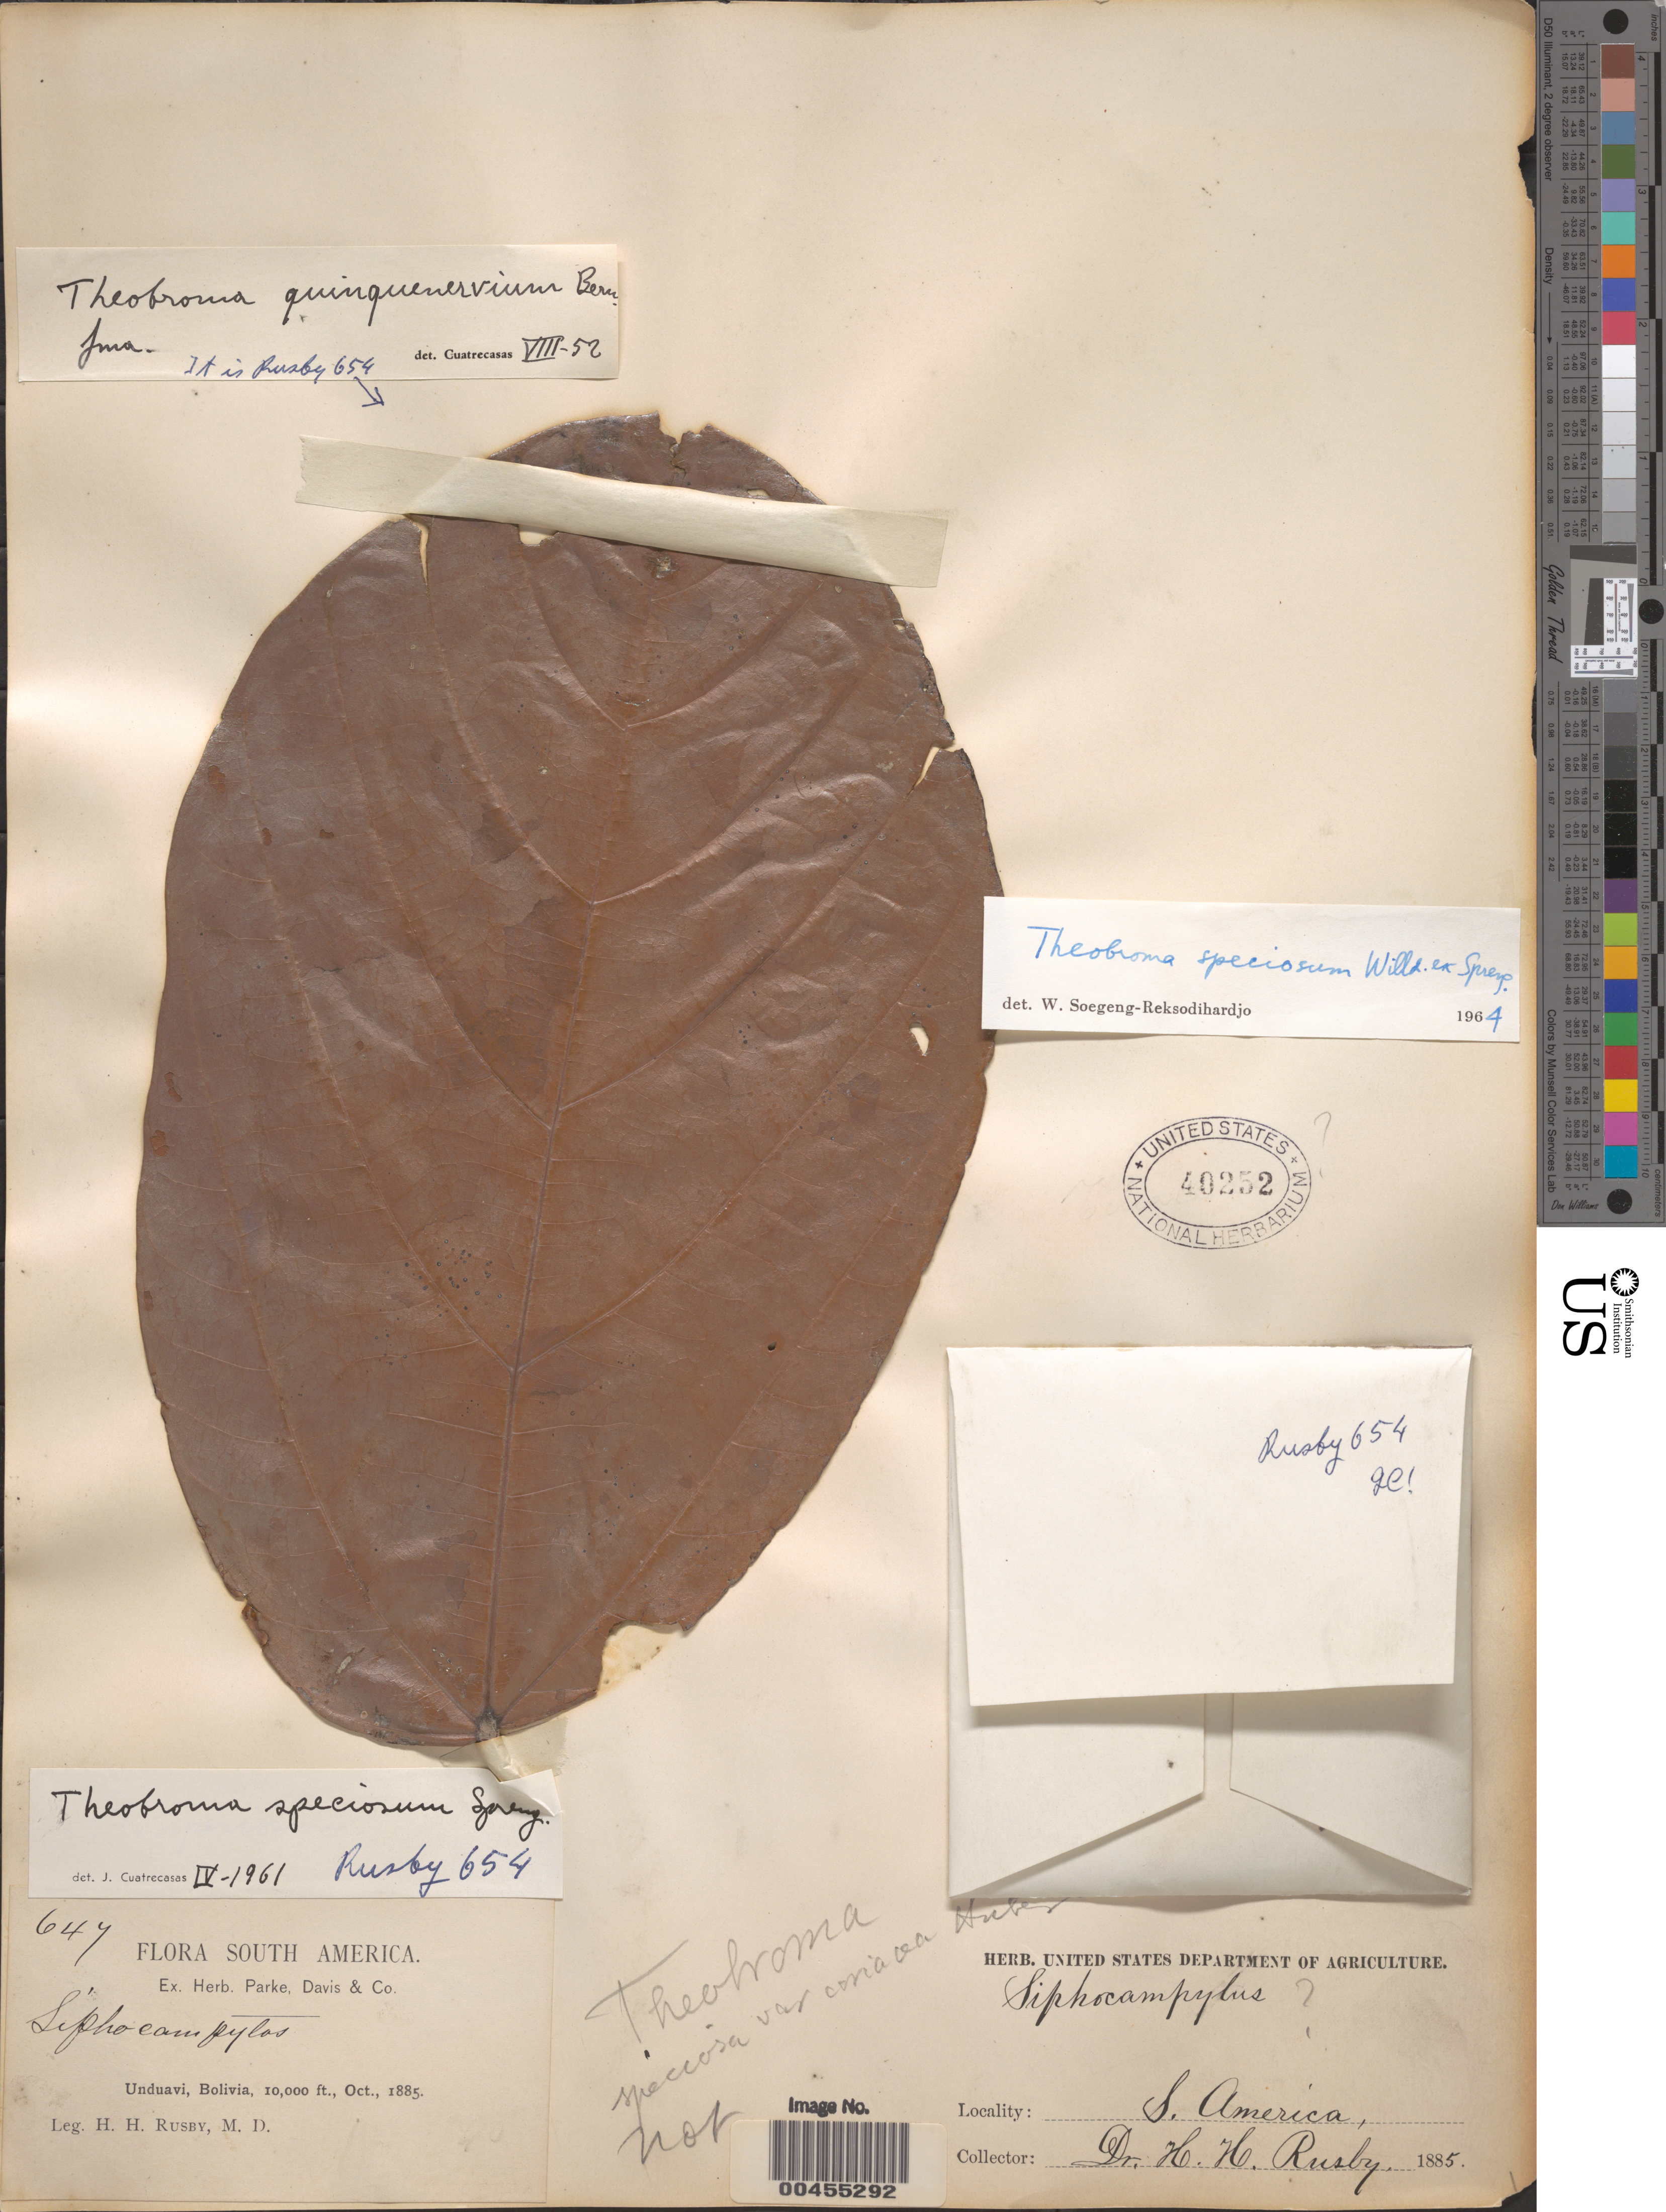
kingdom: Plantae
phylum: Tracheophyta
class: Magnoliopsida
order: Malvales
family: Malvaceae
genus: Theobroma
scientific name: Theobroma speciosum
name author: Willd. ex Spreng.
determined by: Soegeng-Reksodihardjo, W.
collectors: H. H. Rusby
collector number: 654 (647?)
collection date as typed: Oct., 1885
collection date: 1885-10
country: Bolivia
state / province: La Paz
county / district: Nor Yungas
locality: Unduavi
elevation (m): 3048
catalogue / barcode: US 40252